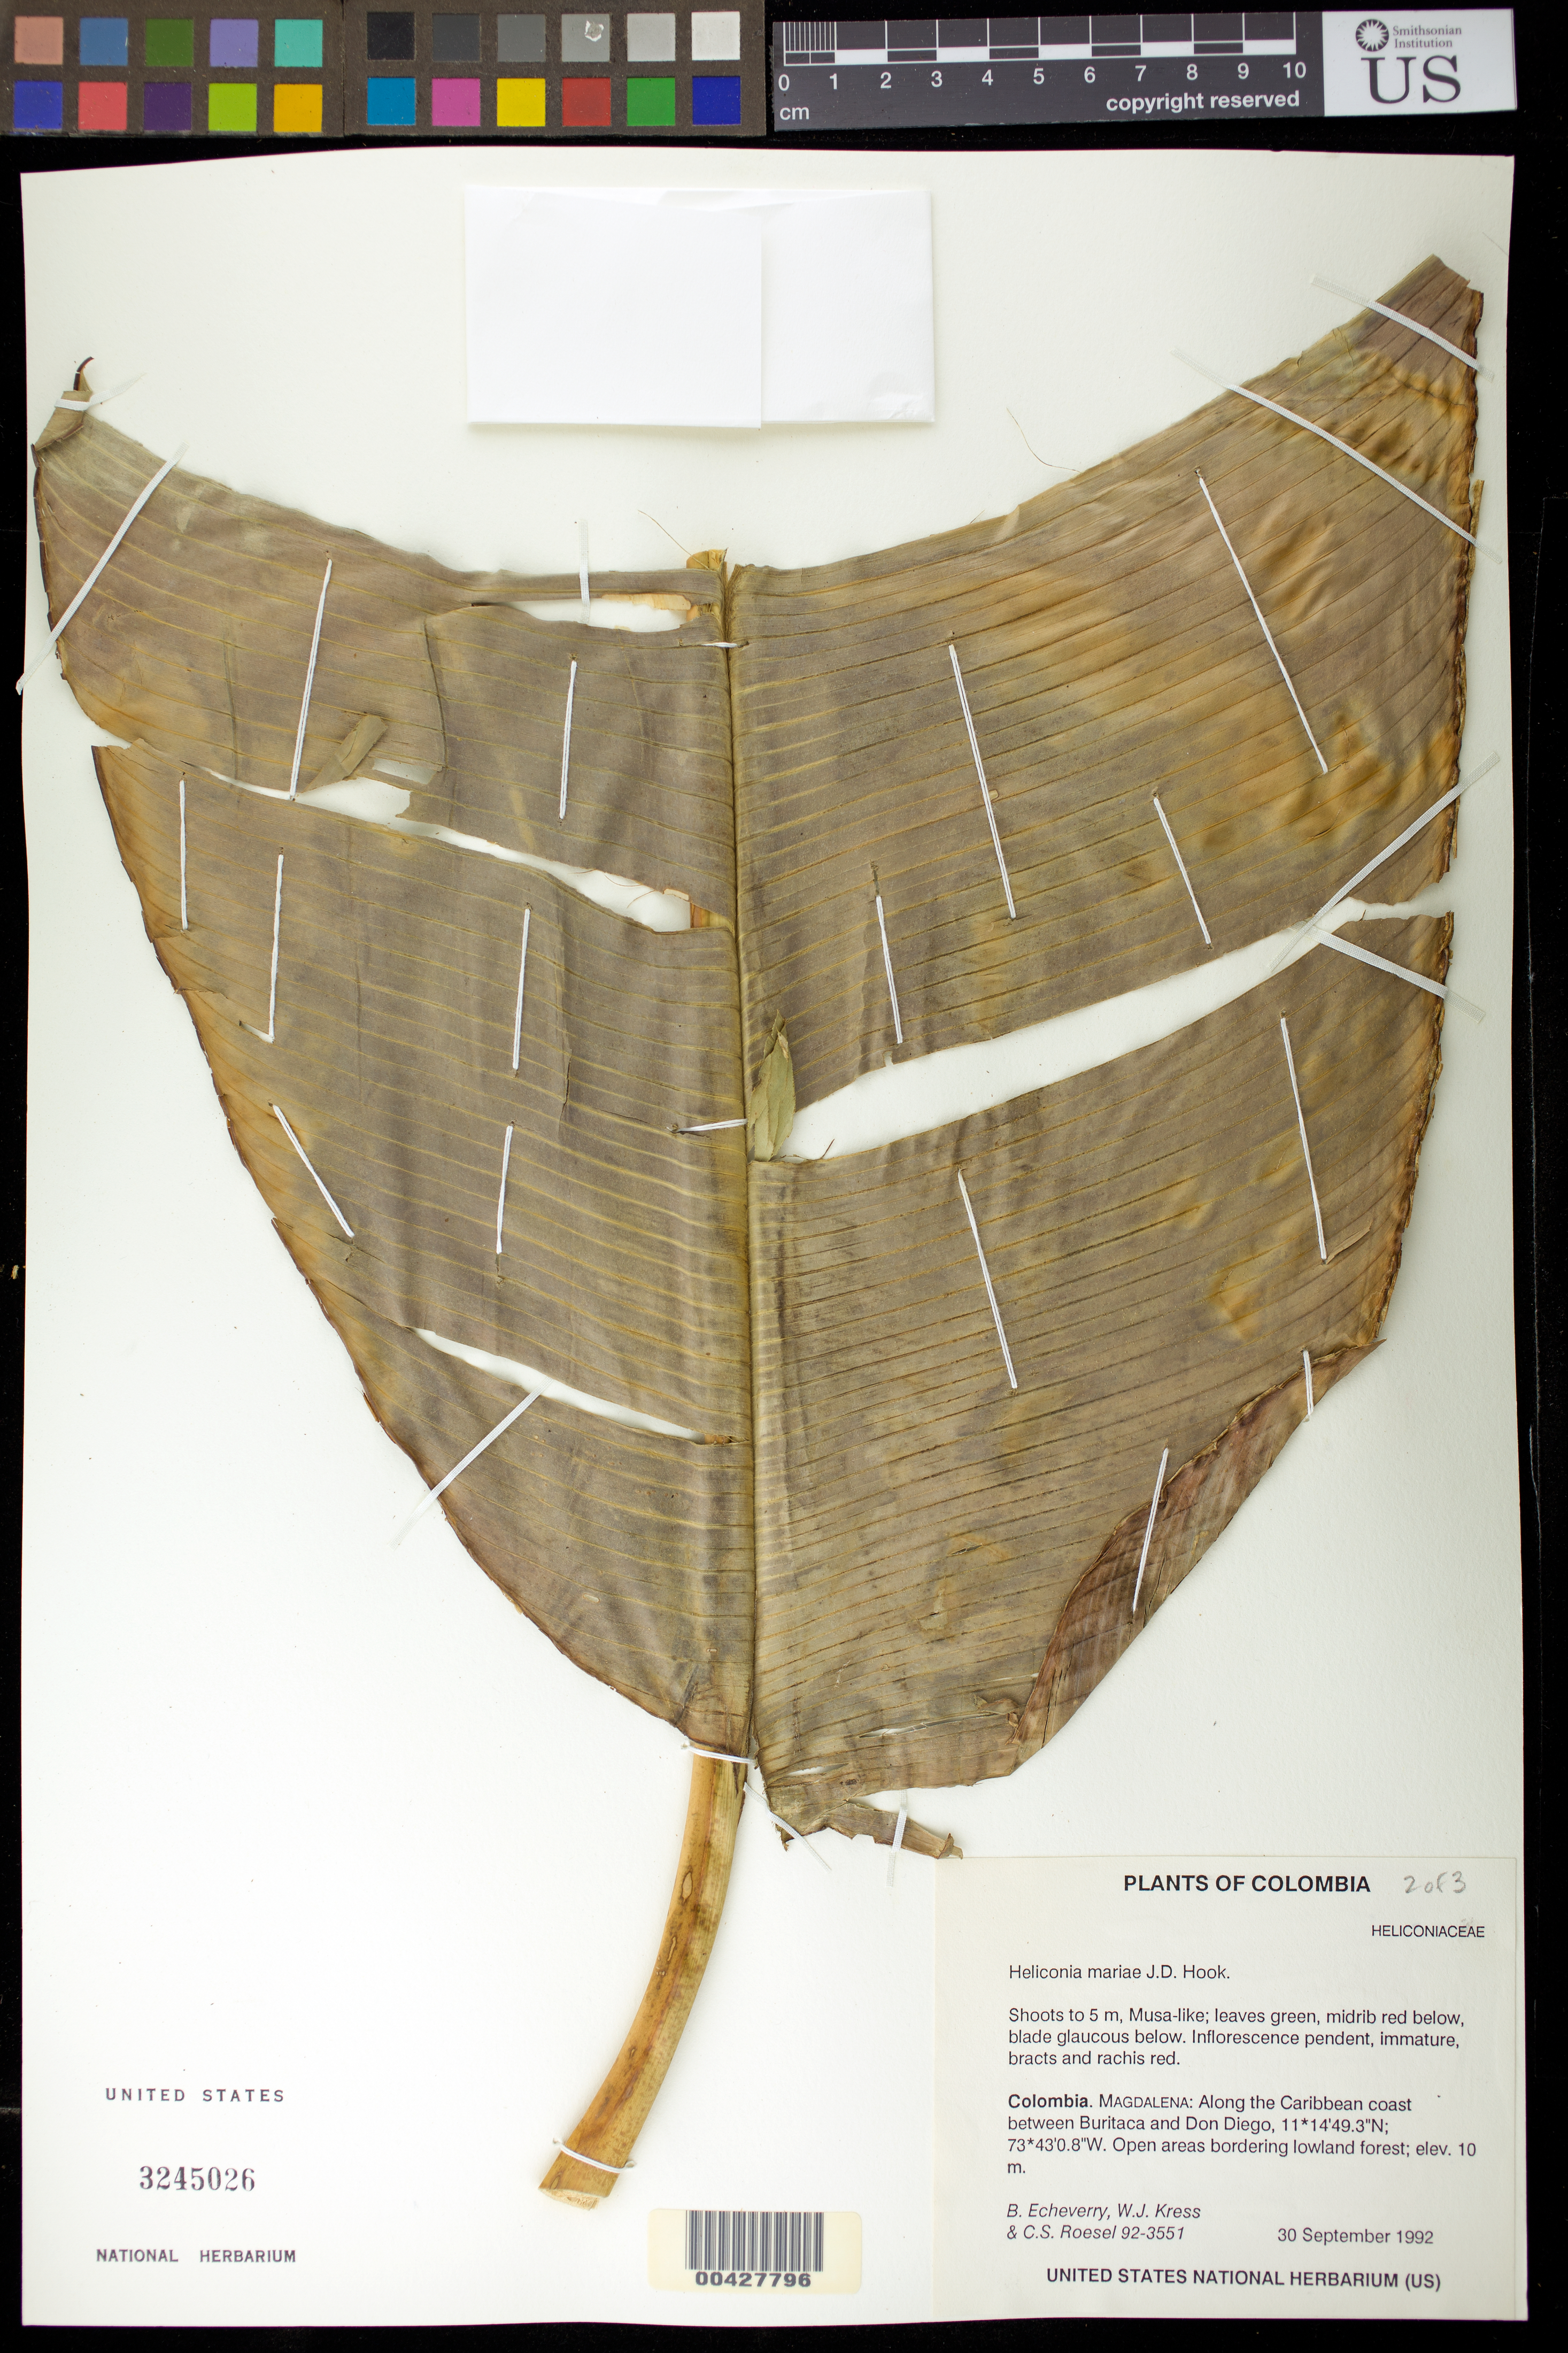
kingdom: Plantae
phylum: Tracheophyta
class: Liliopsida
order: Zingiberales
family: Heliconiaceae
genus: Heliconia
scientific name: Heliconia mariae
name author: Hook. f.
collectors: B. Echeverry, W. J. Kress & C. S. Roesel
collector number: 92-3551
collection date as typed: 30 Sep 1992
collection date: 1992-09-30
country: Colombia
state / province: Magdalena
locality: Along caribbean coast between buritaca and don diego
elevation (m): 10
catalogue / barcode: US 3245026